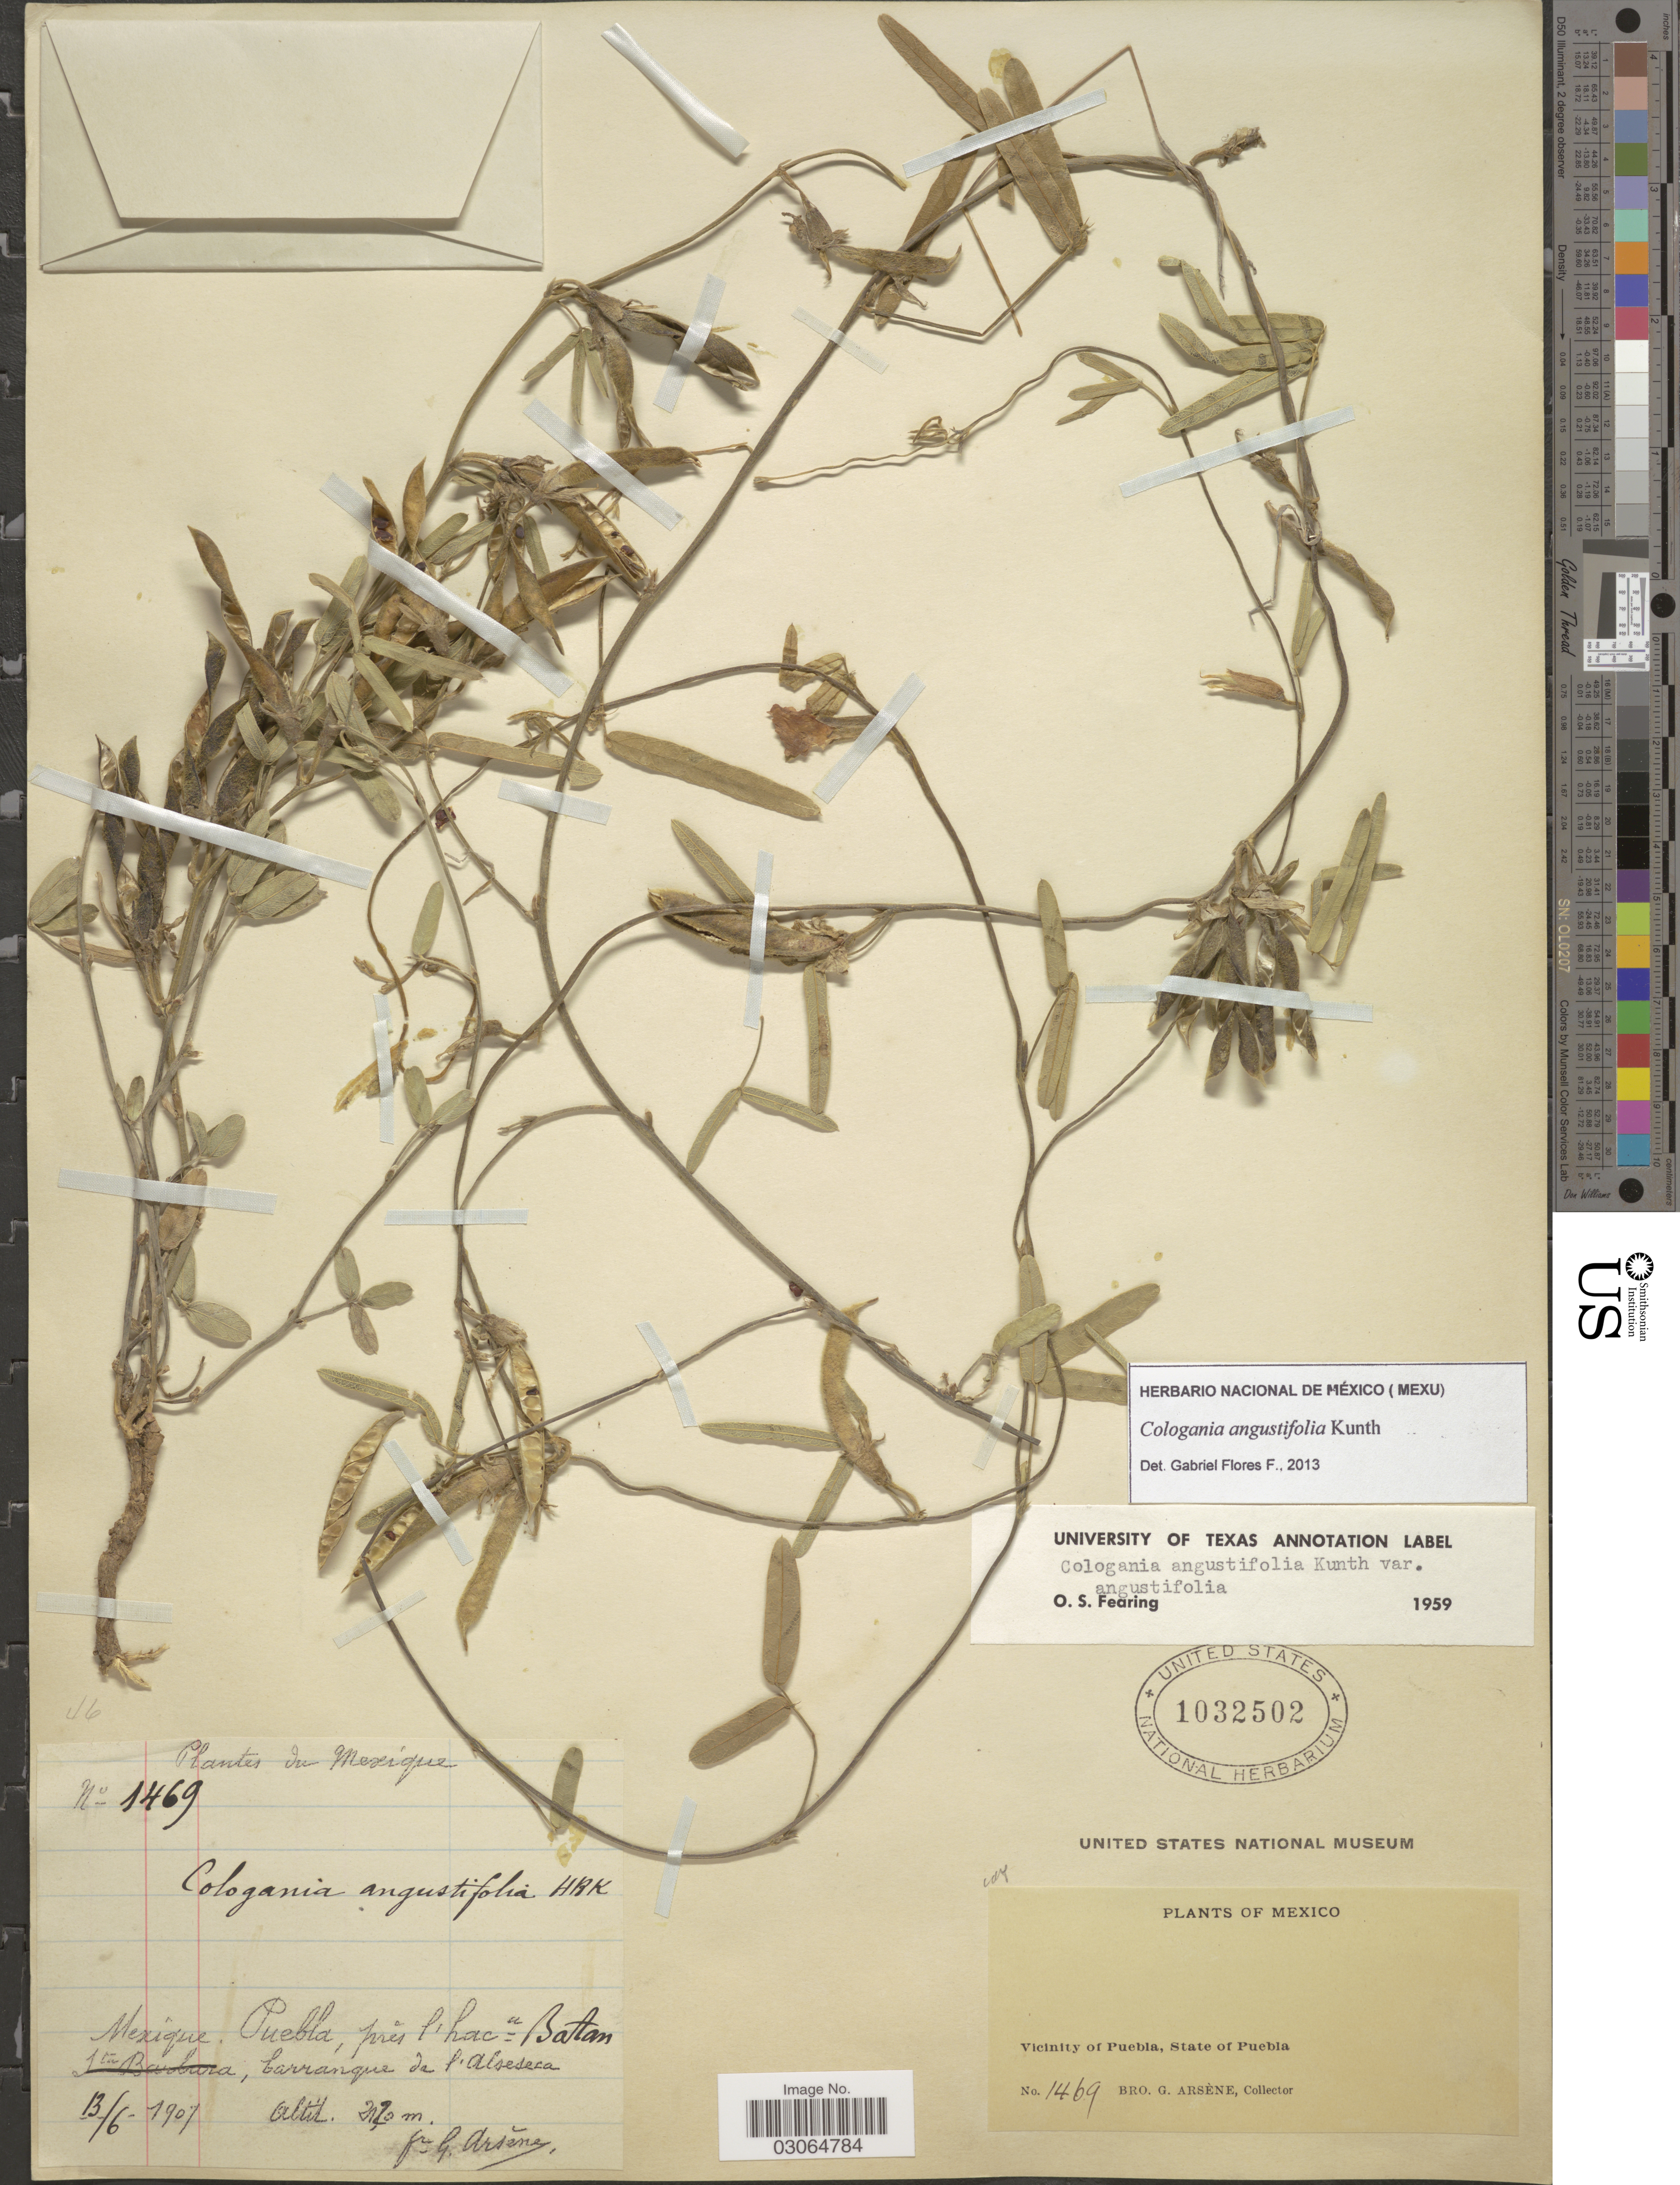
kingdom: Plantae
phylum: Tracheophyta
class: Magnoliopsida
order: Fabales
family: Fabaceae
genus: Cologania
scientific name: Cologania angustifolia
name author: Kunth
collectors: Bro. G. Arsène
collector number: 1469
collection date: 1907-06-13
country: Mexico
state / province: Puebla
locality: Prés l'hac Batan, barranque de l'Alseseca.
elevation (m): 2120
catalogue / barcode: US 1032502